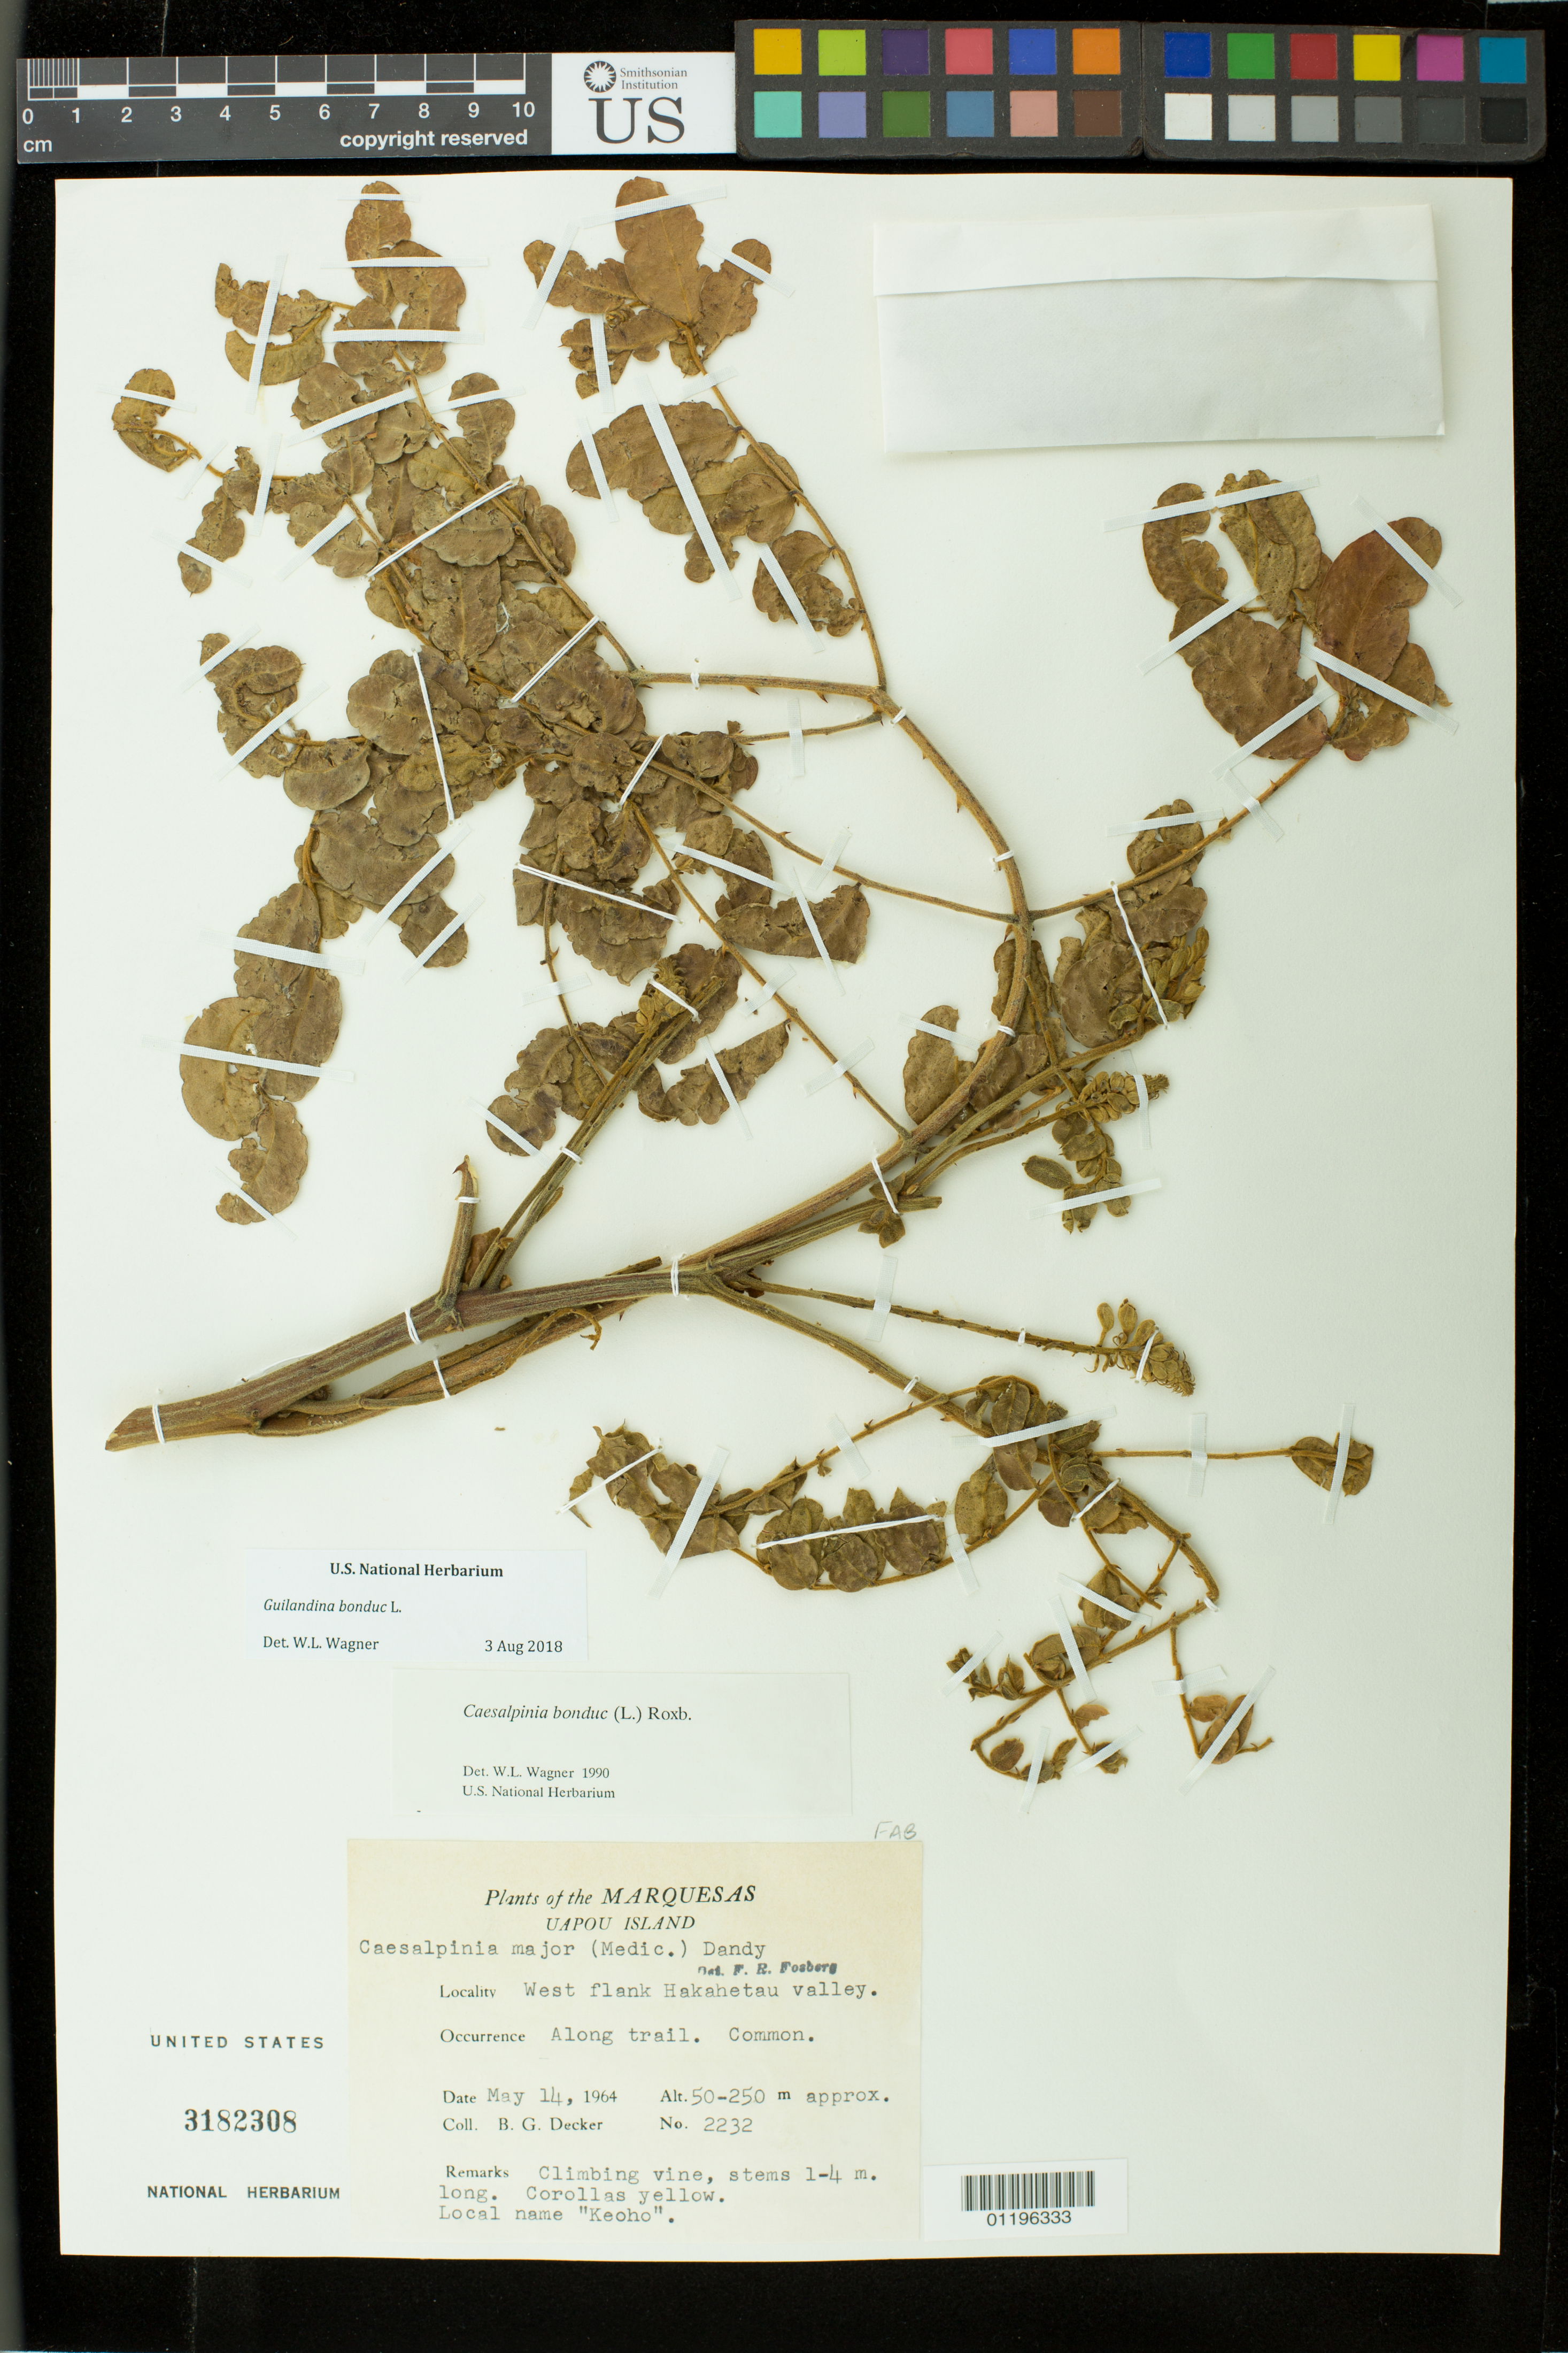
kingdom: Plantae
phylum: Tracheophyta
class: Magnoliopsida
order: Fabales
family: Fabaceae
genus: Guilandina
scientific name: Guilandina bonduc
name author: L.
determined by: Wagner, W. L., (BOT), Smithsonian Institution - National Museum of Natural History (UNITED STATES)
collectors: B. G. Decker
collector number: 2232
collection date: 1964-05-14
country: French Polynesia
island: Ua Pou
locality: Hakahetau Valley, W flank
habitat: Along trail. Common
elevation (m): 50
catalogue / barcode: US 3182308